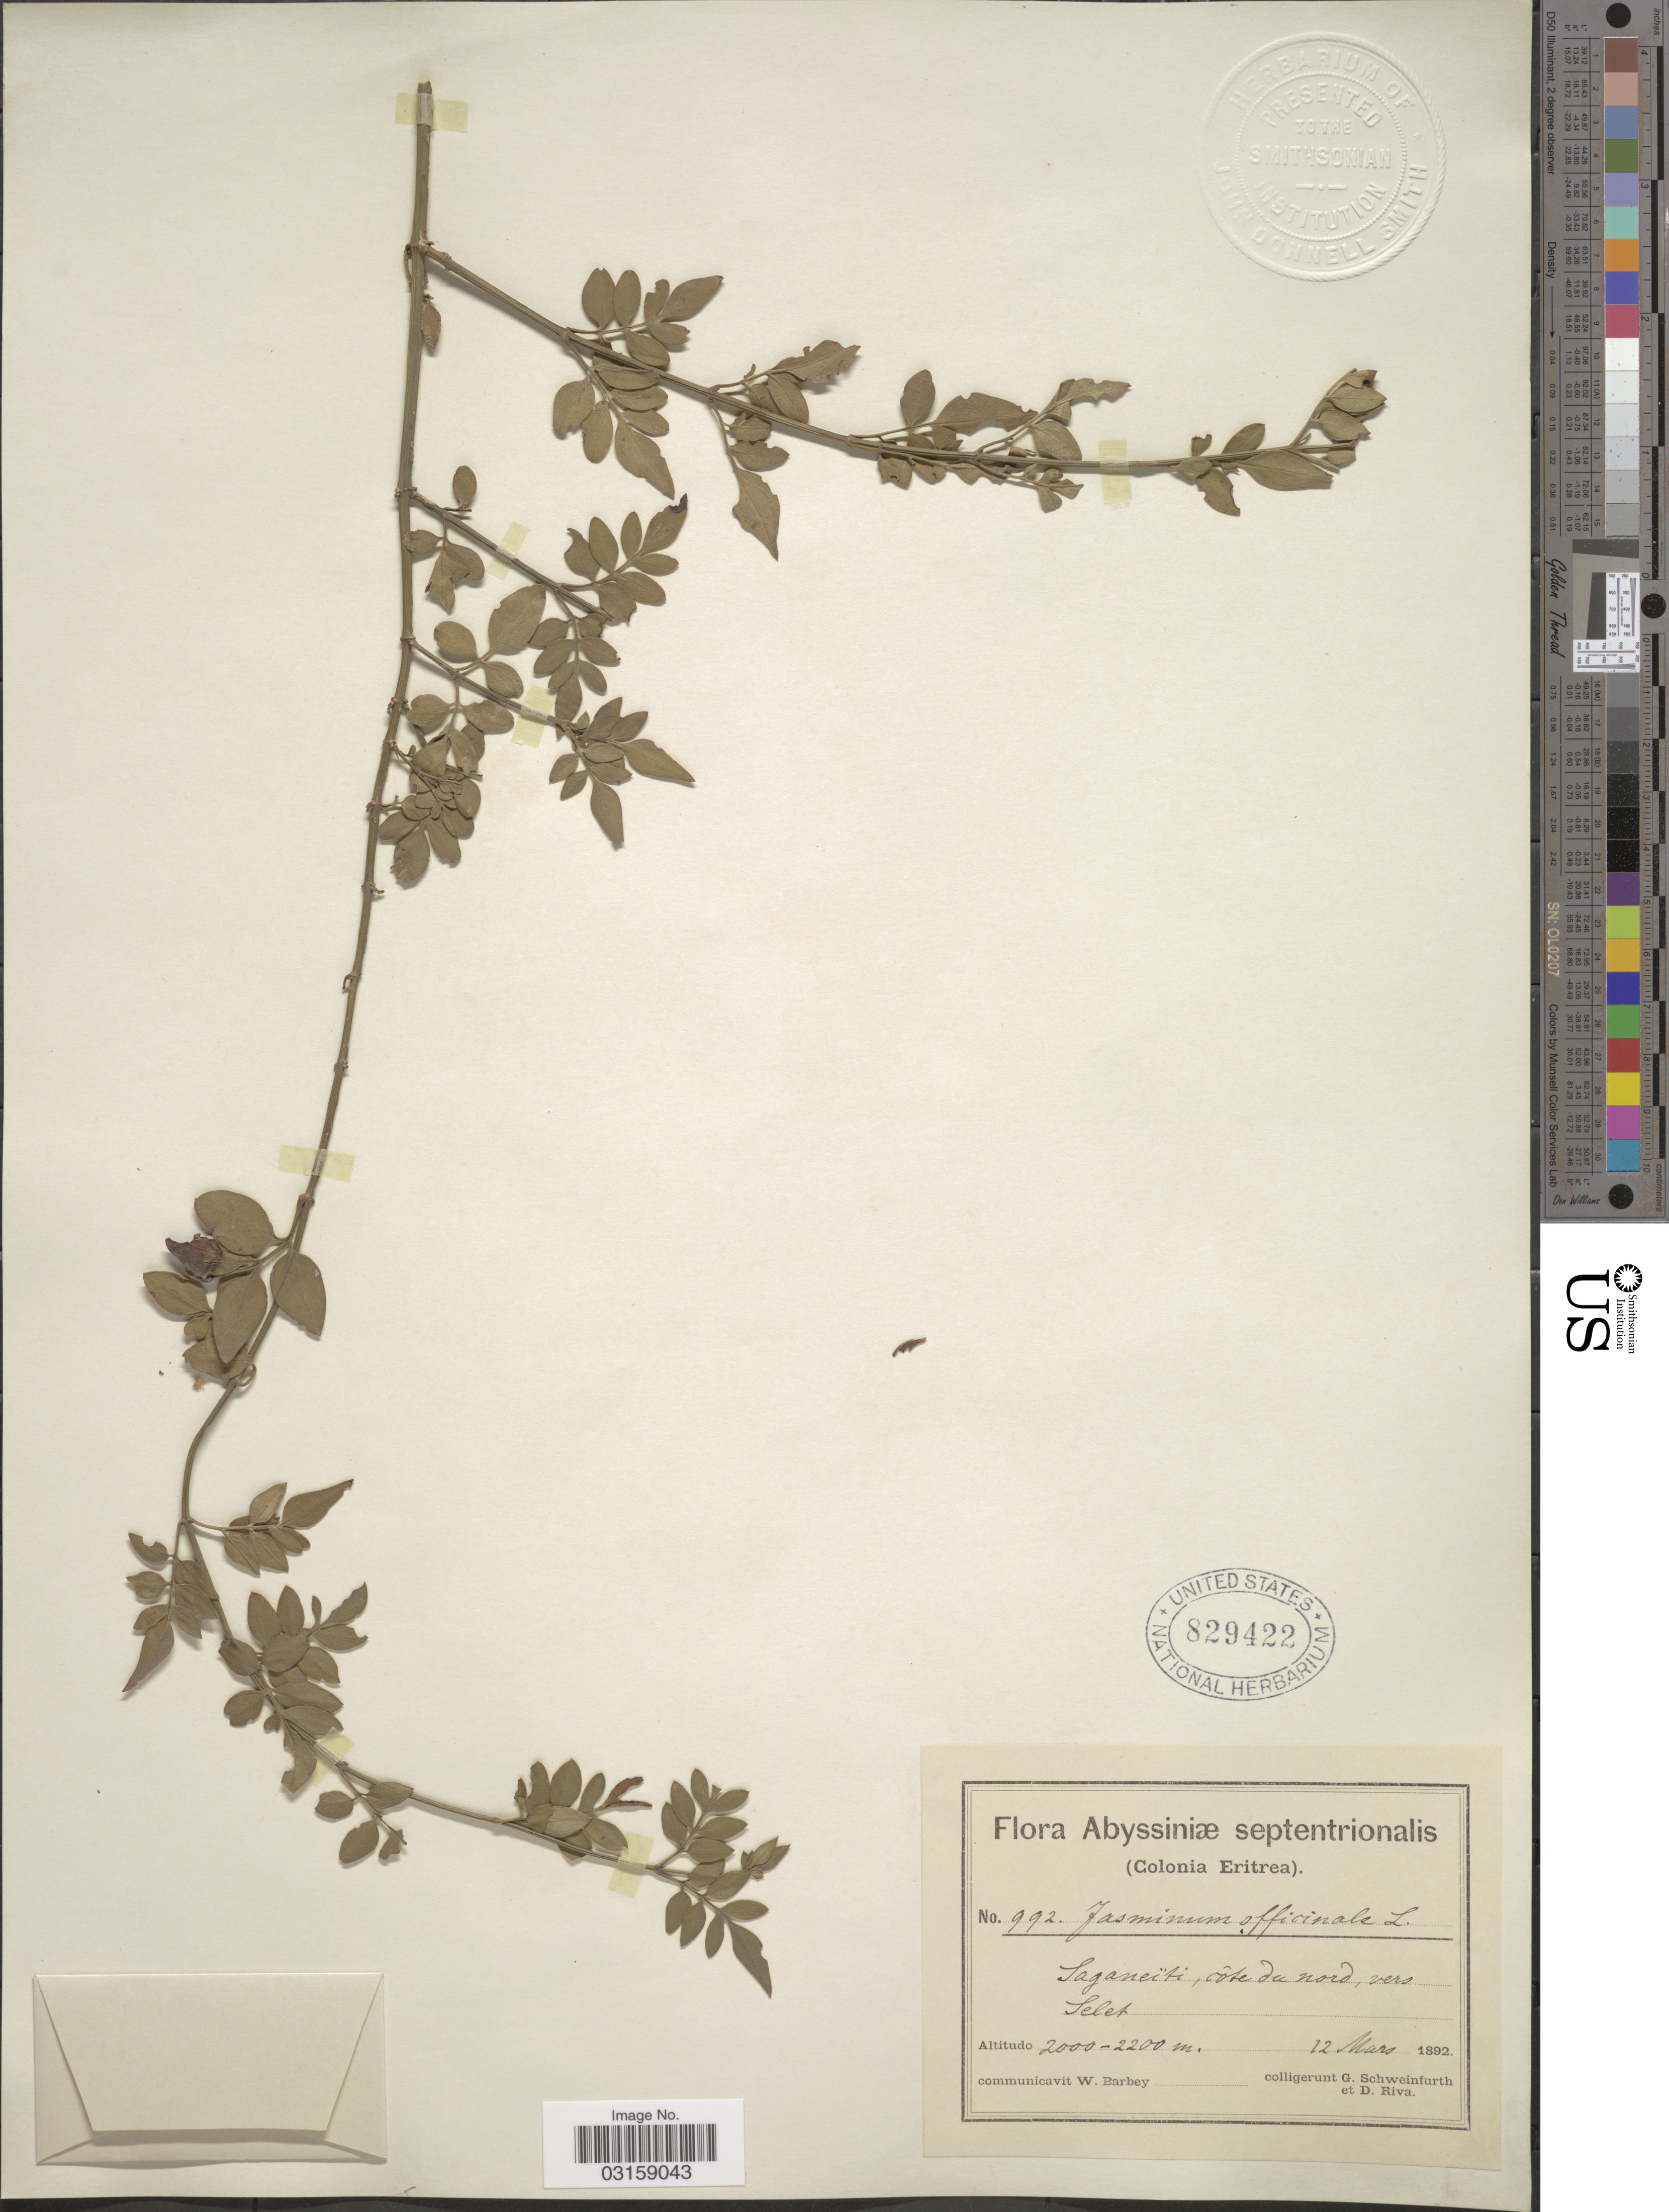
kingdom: Plantae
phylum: Tracheophyta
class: Magnoliopsida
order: Lamiales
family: Oleaceae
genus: Jasminum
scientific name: Jasminum officinale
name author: L.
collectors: G. A. Schweinfurth (herbarium) & D. Riva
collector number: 992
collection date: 1892-03-12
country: Eritrea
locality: Abyssiniæ septentrionalis. (Colonia Eritrea). Laganeïti, côte du nord, vers Selet.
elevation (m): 2000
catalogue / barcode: US 829422